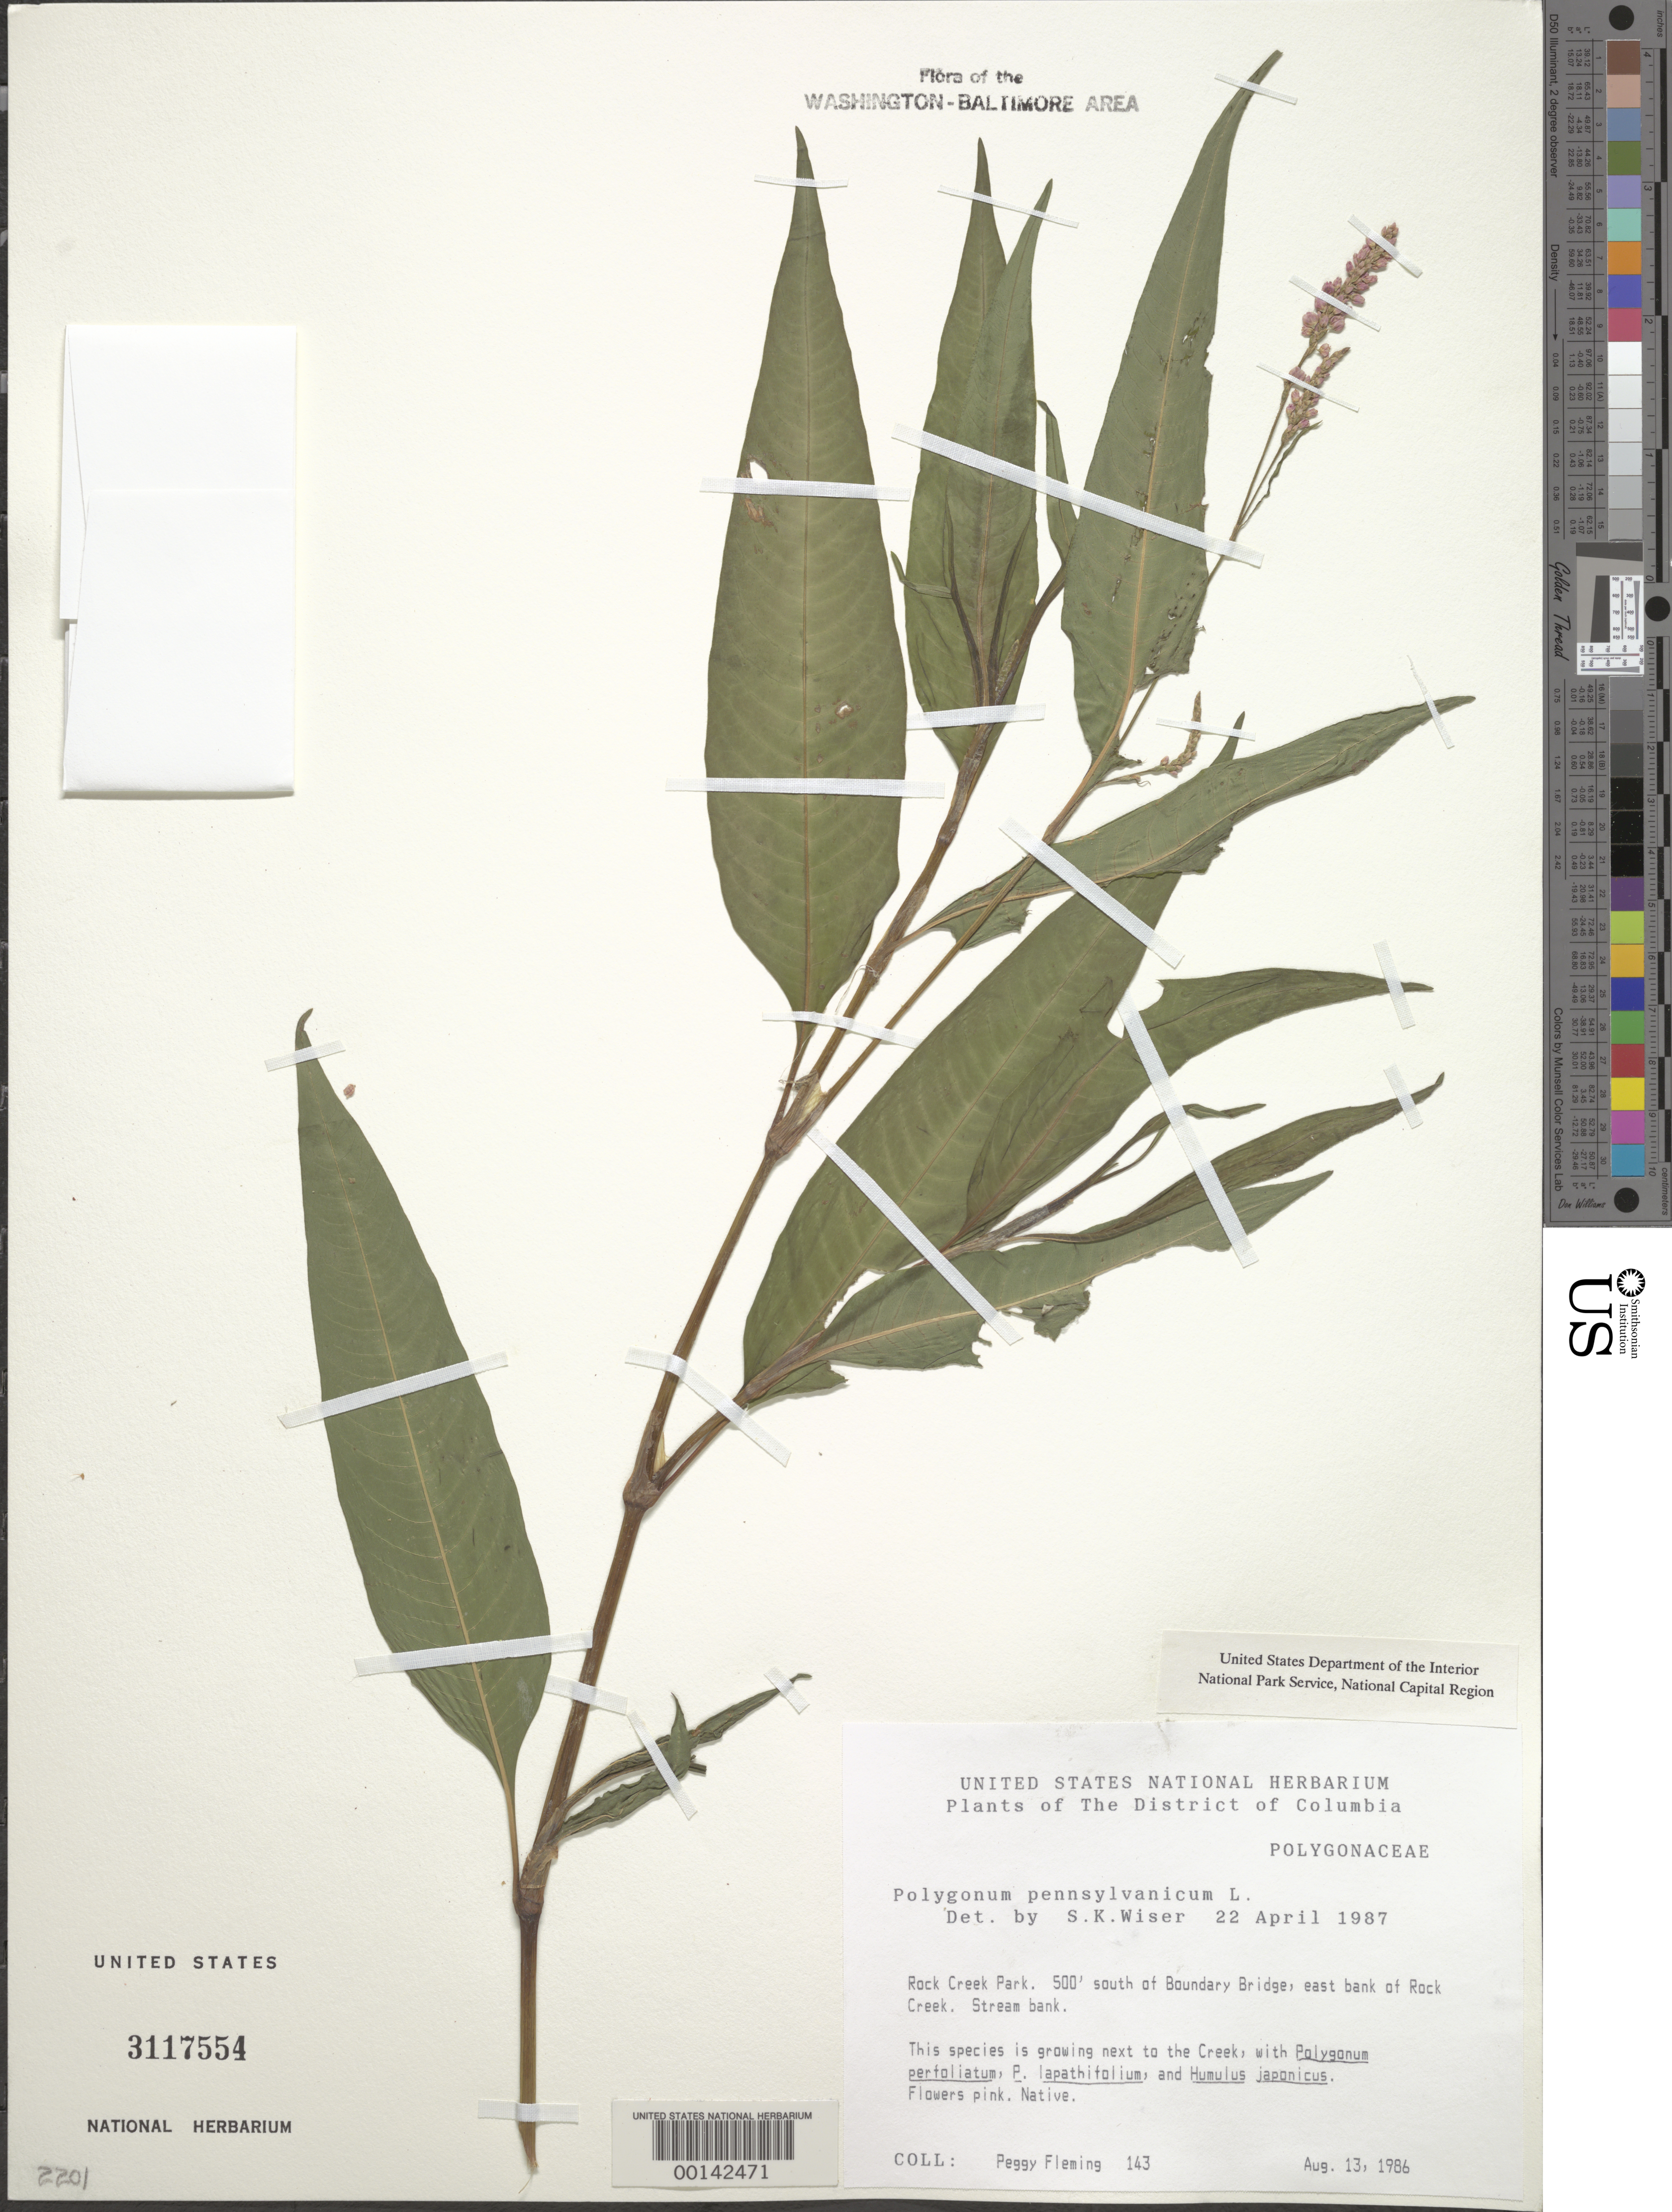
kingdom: Plantae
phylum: Tracheophyta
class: Magnoliopsida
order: Caryophyllales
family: Polygonaceae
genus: Persicaria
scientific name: Persicaria pensylvanica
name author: (L.) M. Gómez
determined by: Atha, D. E.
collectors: P. Fleming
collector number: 143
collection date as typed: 13 Aug 1986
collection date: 1986-08-13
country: United States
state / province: District of Columbia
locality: Rock Creek Park. 500' south of Boundary Bridge, east bank of Rock Creek. Rock Creek Park and Vicinity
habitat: Stream bank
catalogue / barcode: US 3117554